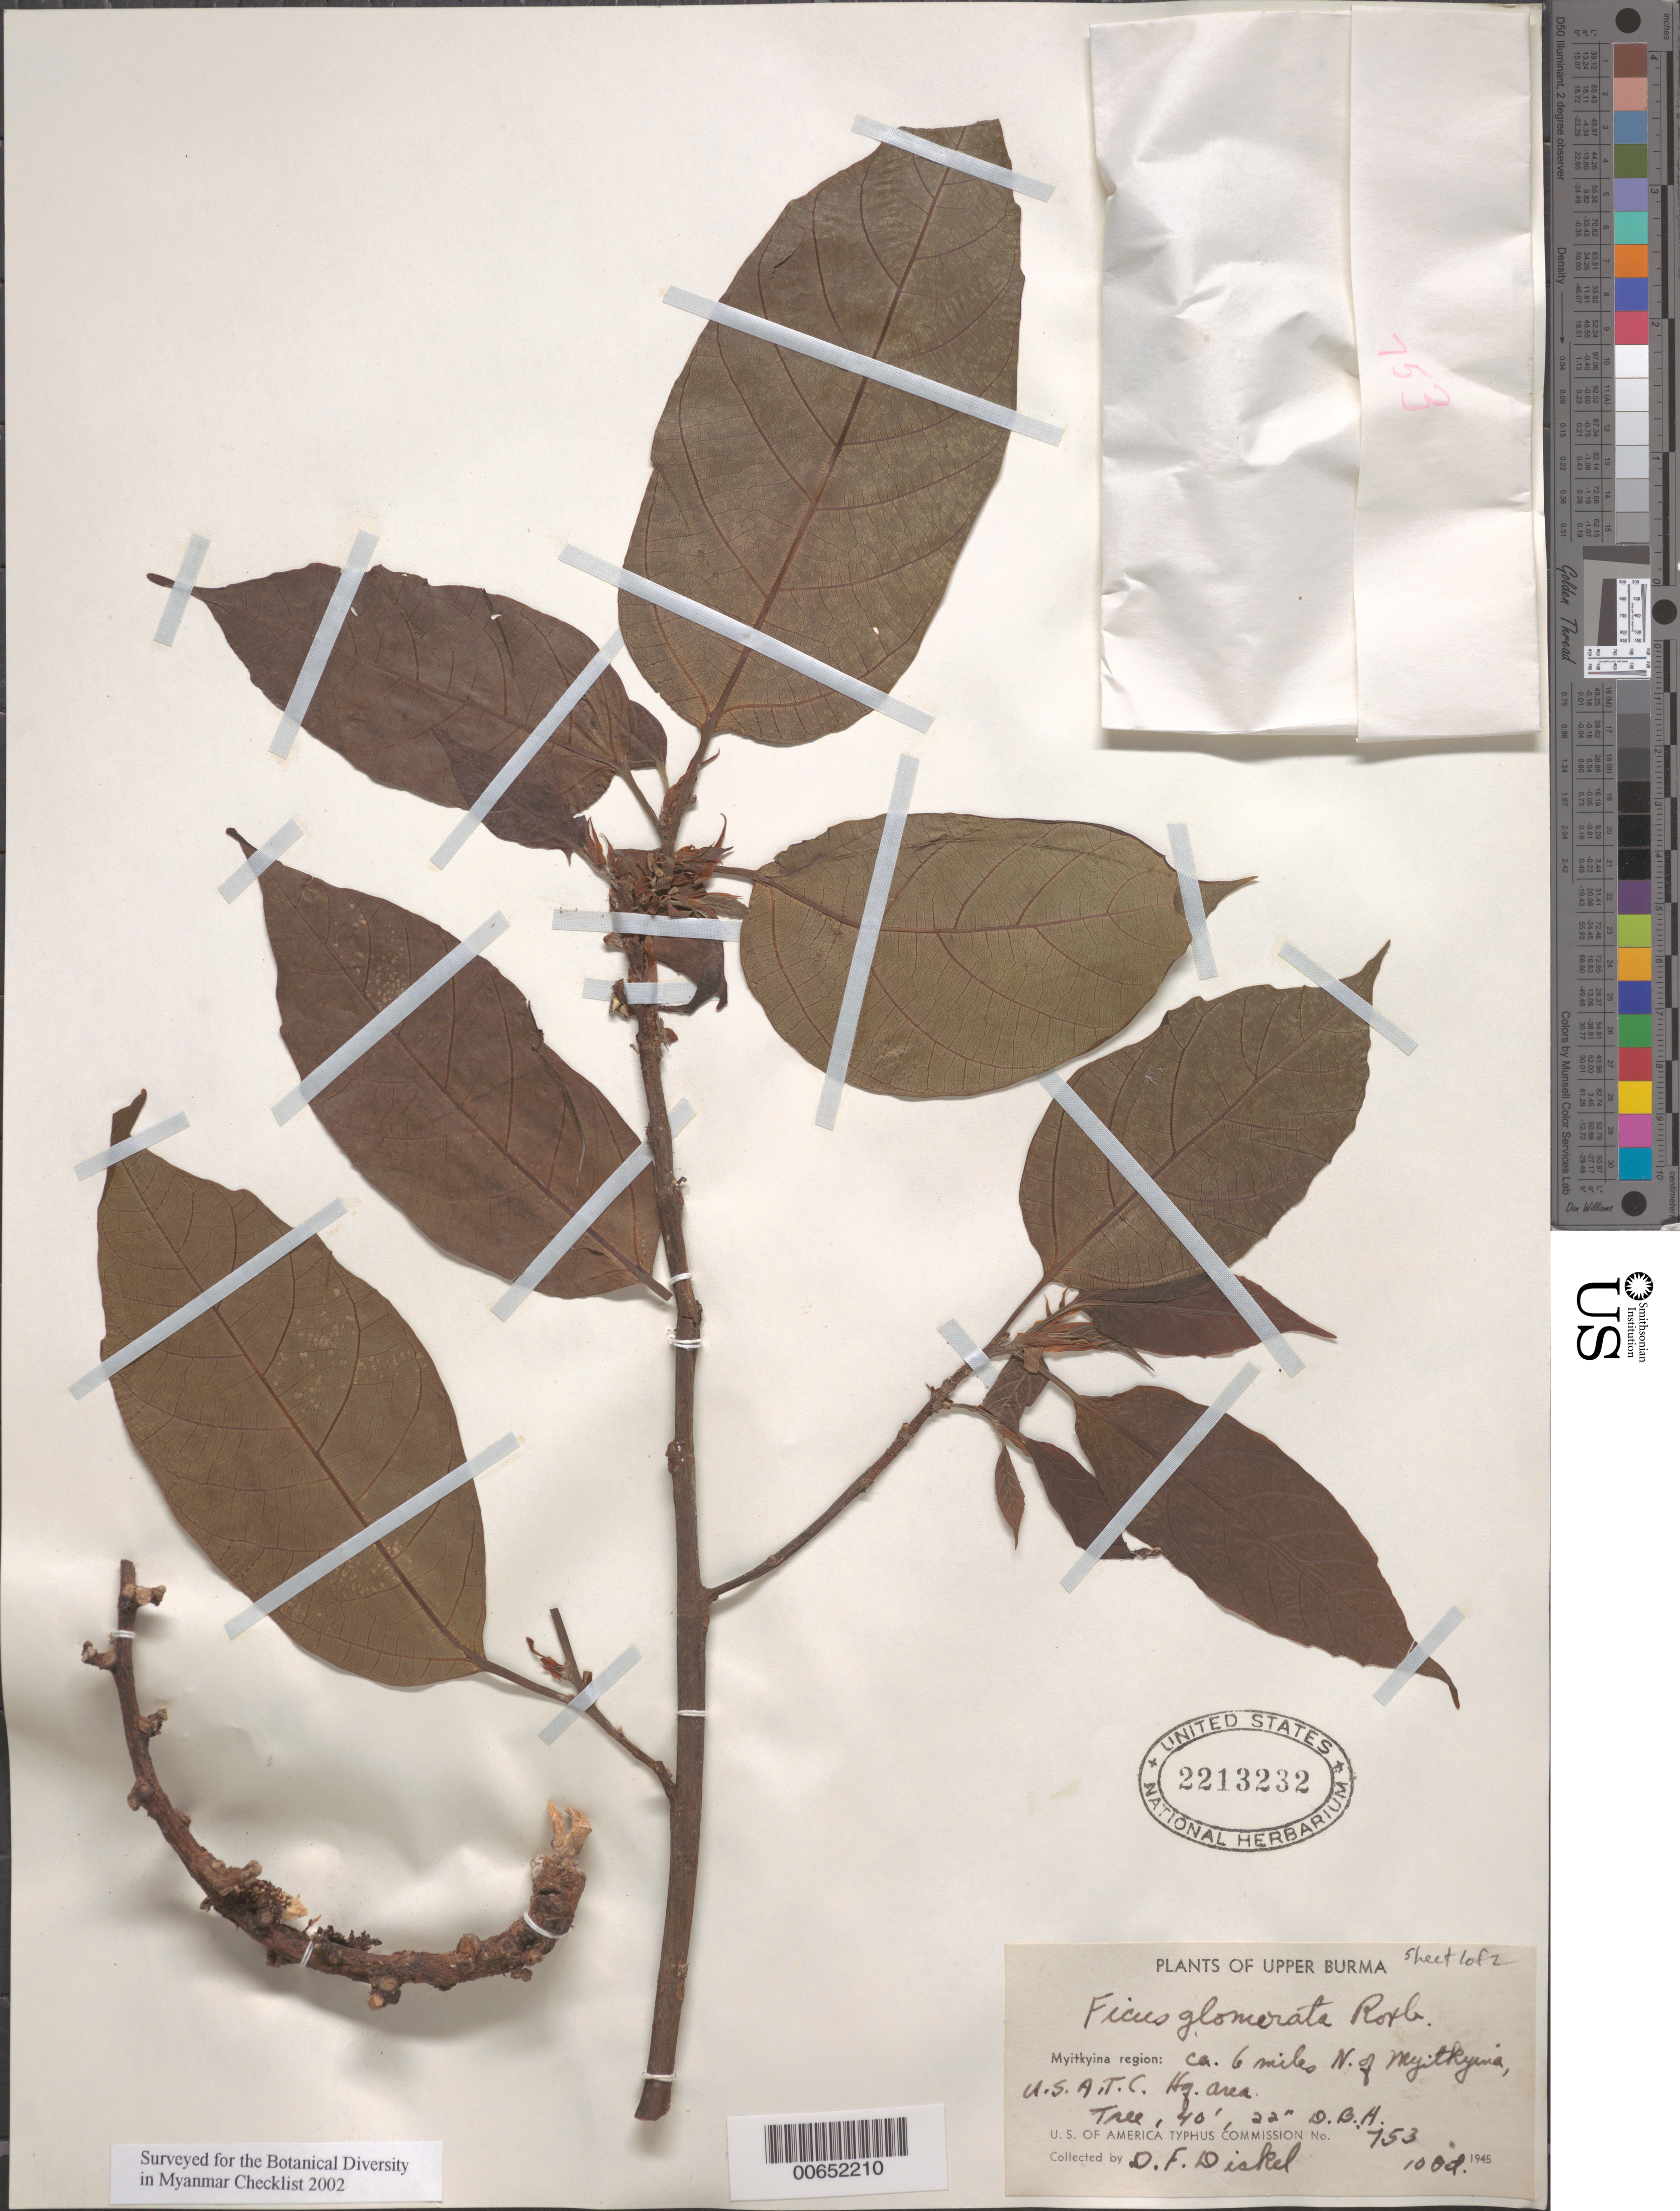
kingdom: Plantae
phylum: Tracheophyta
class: Magnoliopsida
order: Rosales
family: Moraceae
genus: Ficus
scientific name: Ficus glomerata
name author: Roxb.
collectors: Dickel, D.F.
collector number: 753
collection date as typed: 10 Oct 1945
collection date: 1945-10-10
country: Myanmar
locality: Upper Burma, N of Myitkyina, U.S.A.T.C. Hq. Area.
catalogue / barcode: US 2213232